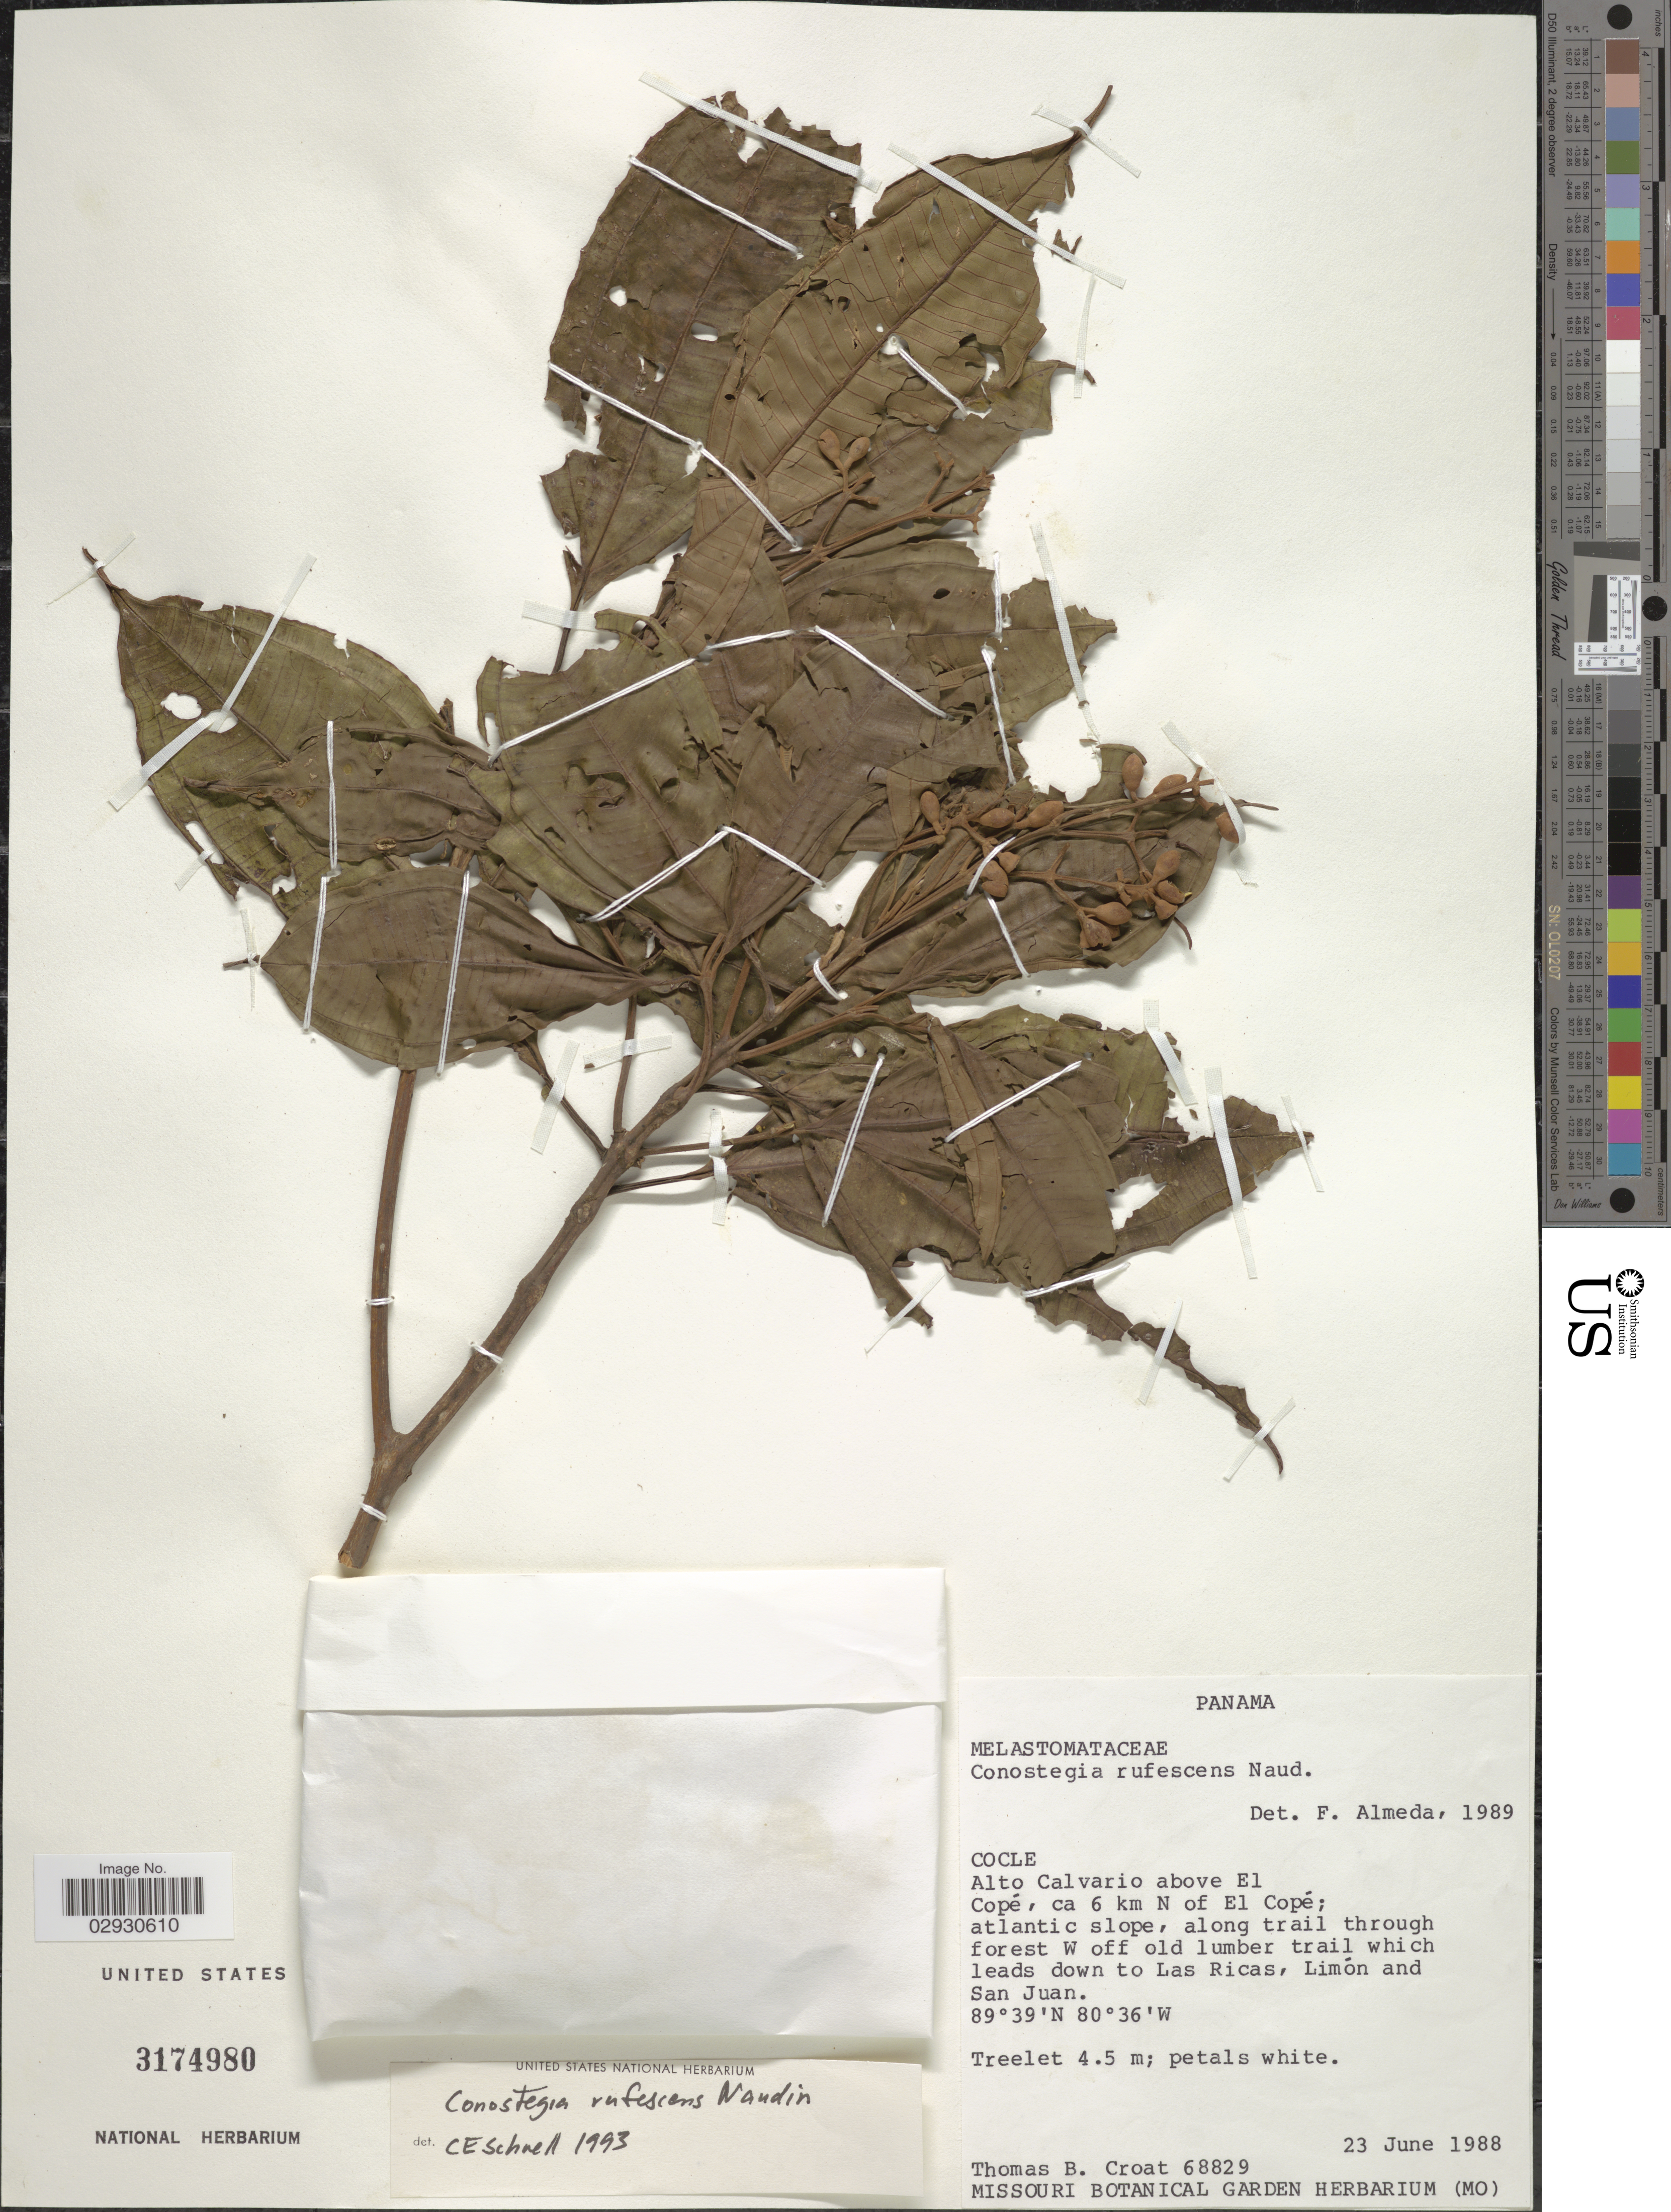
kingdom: Plantae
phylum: Tracheophyta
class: Magnoliopsida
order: Myrtales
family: Melastomataceae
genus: Conostegia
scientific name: Conostegia rufescens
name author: Naudin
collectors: T. B. Croat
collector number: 68829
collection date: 1988-06-23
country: Panama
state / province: Coclé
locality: Alto Calvario above El Copé, ca 6 km N of El Copé, atlantic slope. along trail through forest W off old lumber trail through forest W off old lumber trail which leads down to Las Ricas, Limón and San Juan.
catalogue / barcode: US 3174980